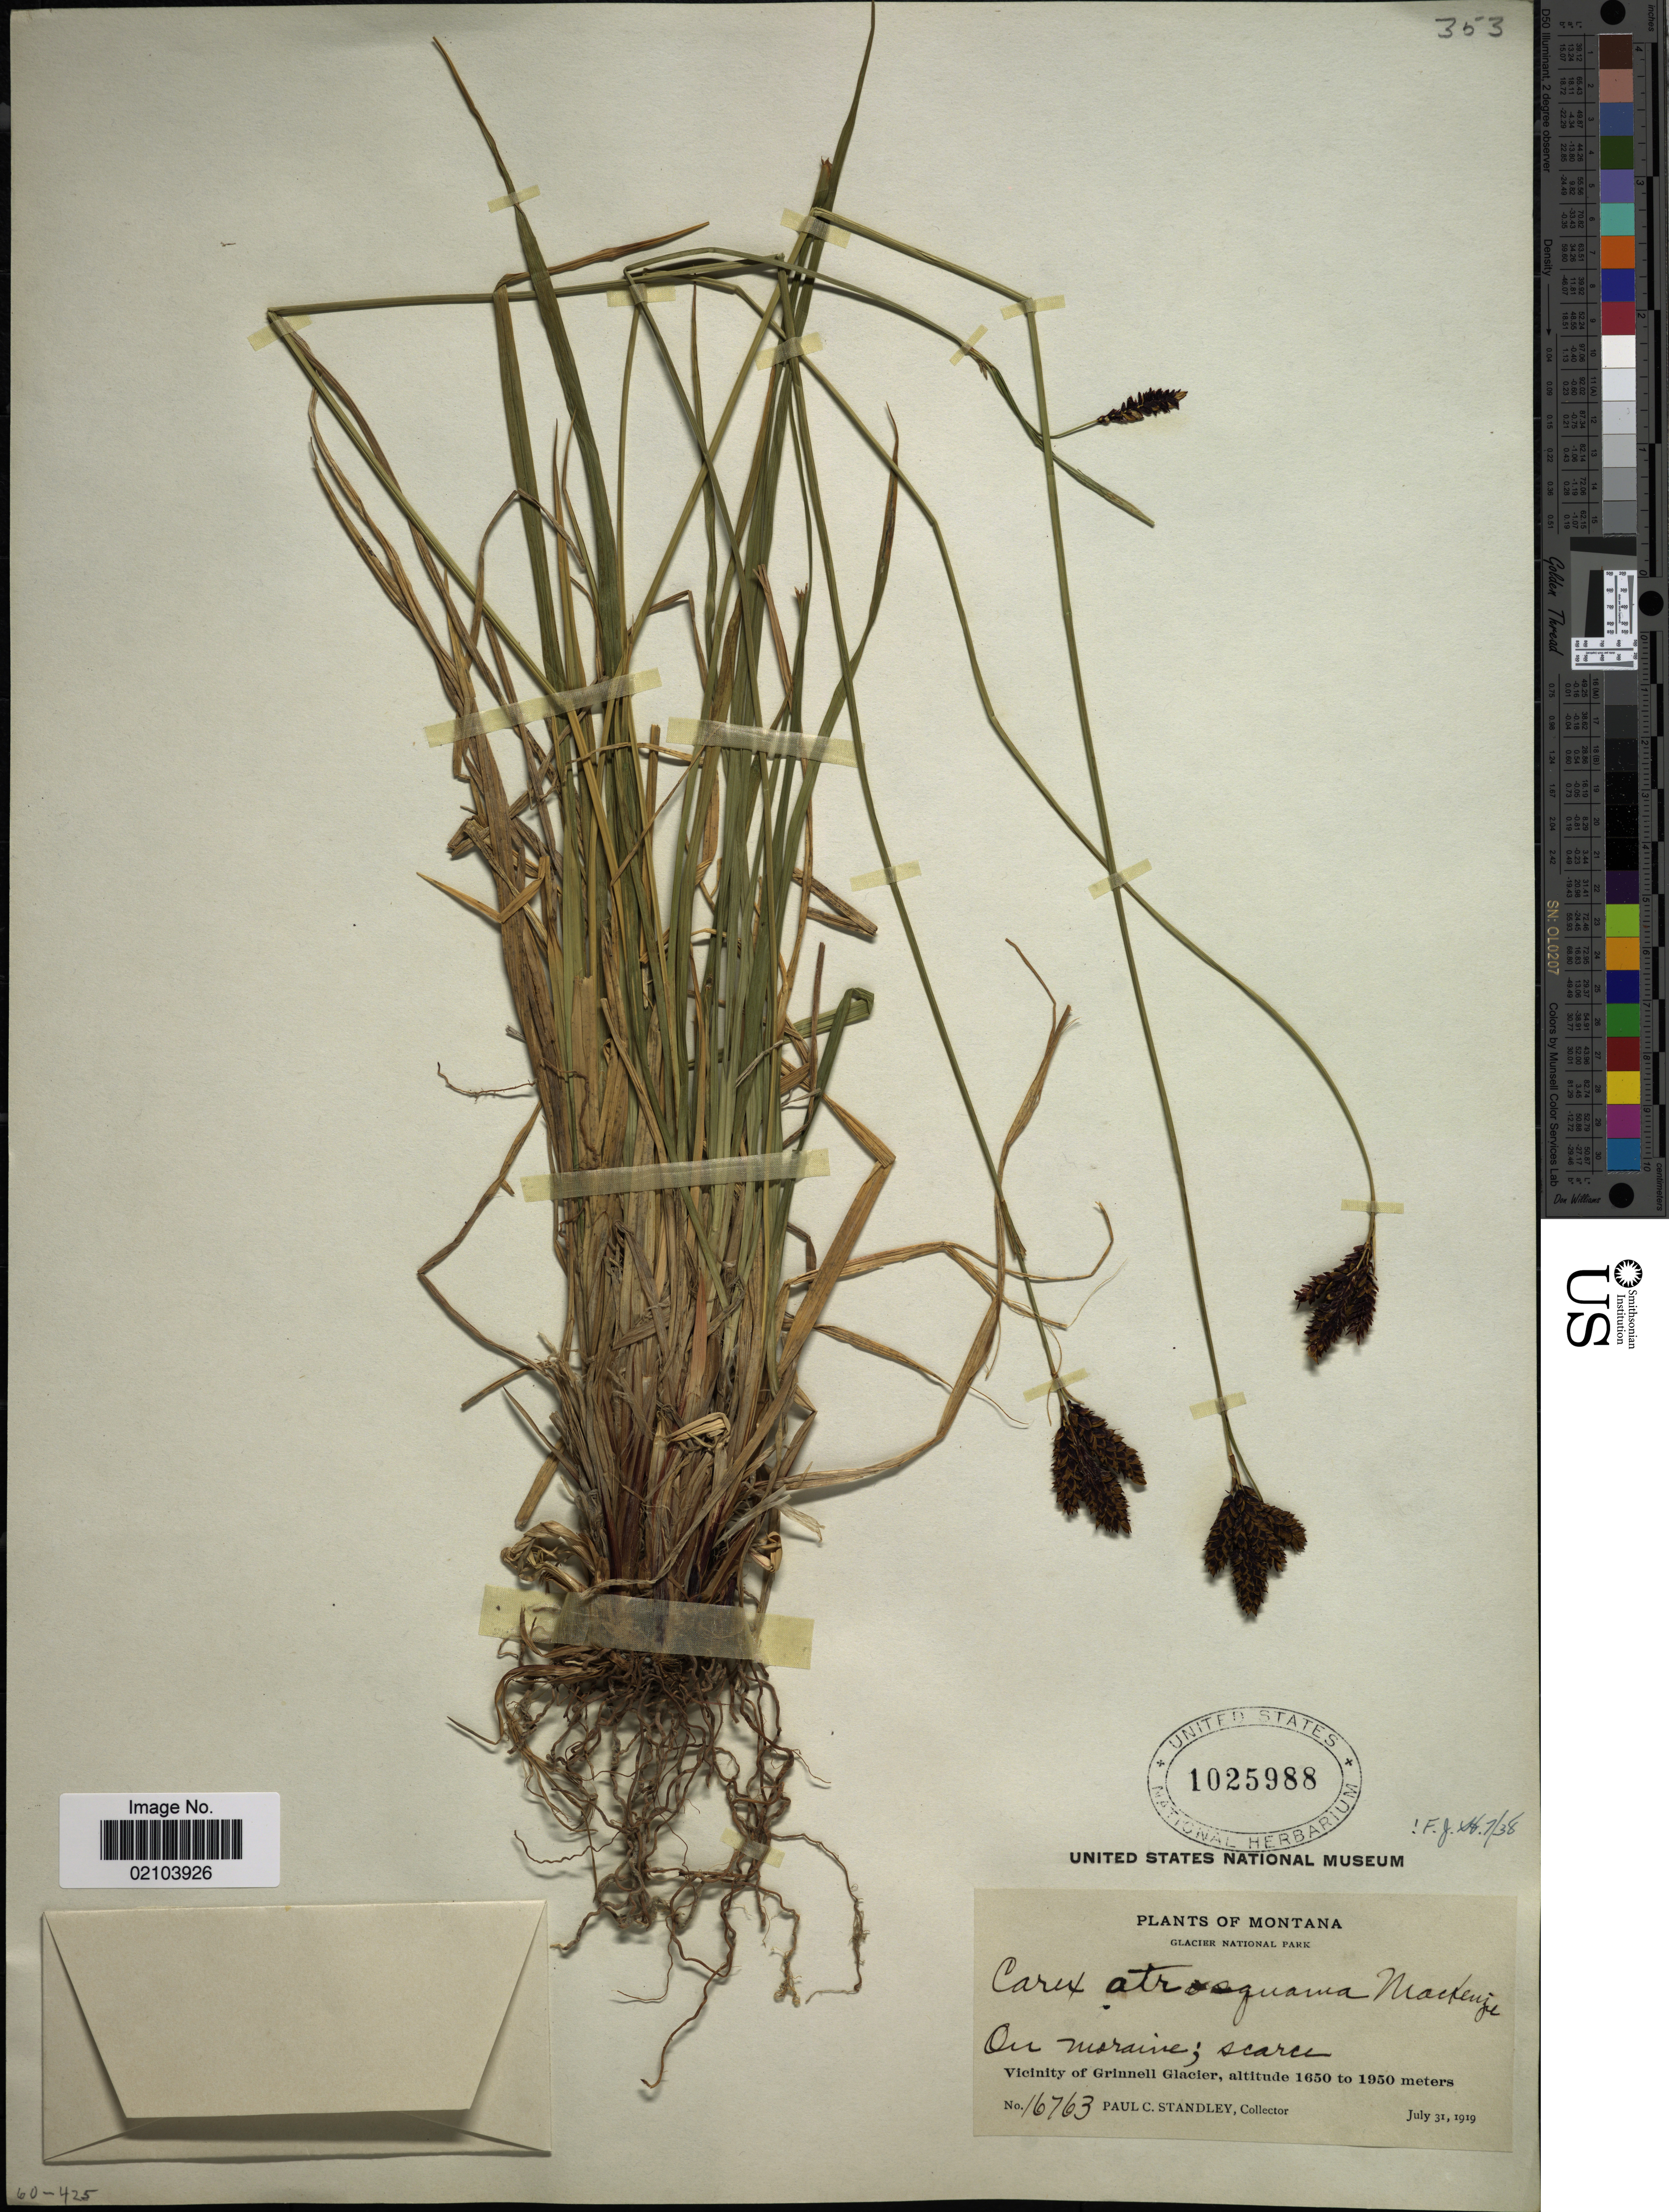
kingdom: Plantae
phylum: Tracheophyta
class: Liliopsida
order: Poales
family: Cyperaceae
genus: Carex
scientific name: Carex atrosquama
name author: Mack.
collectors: P. C. Standley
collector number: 16763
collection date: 1919-07-31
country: United States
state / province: Montana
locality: Glacier National Park. Vicinity of Grinnell Glacier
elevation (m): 1650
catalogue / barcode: US 1025988